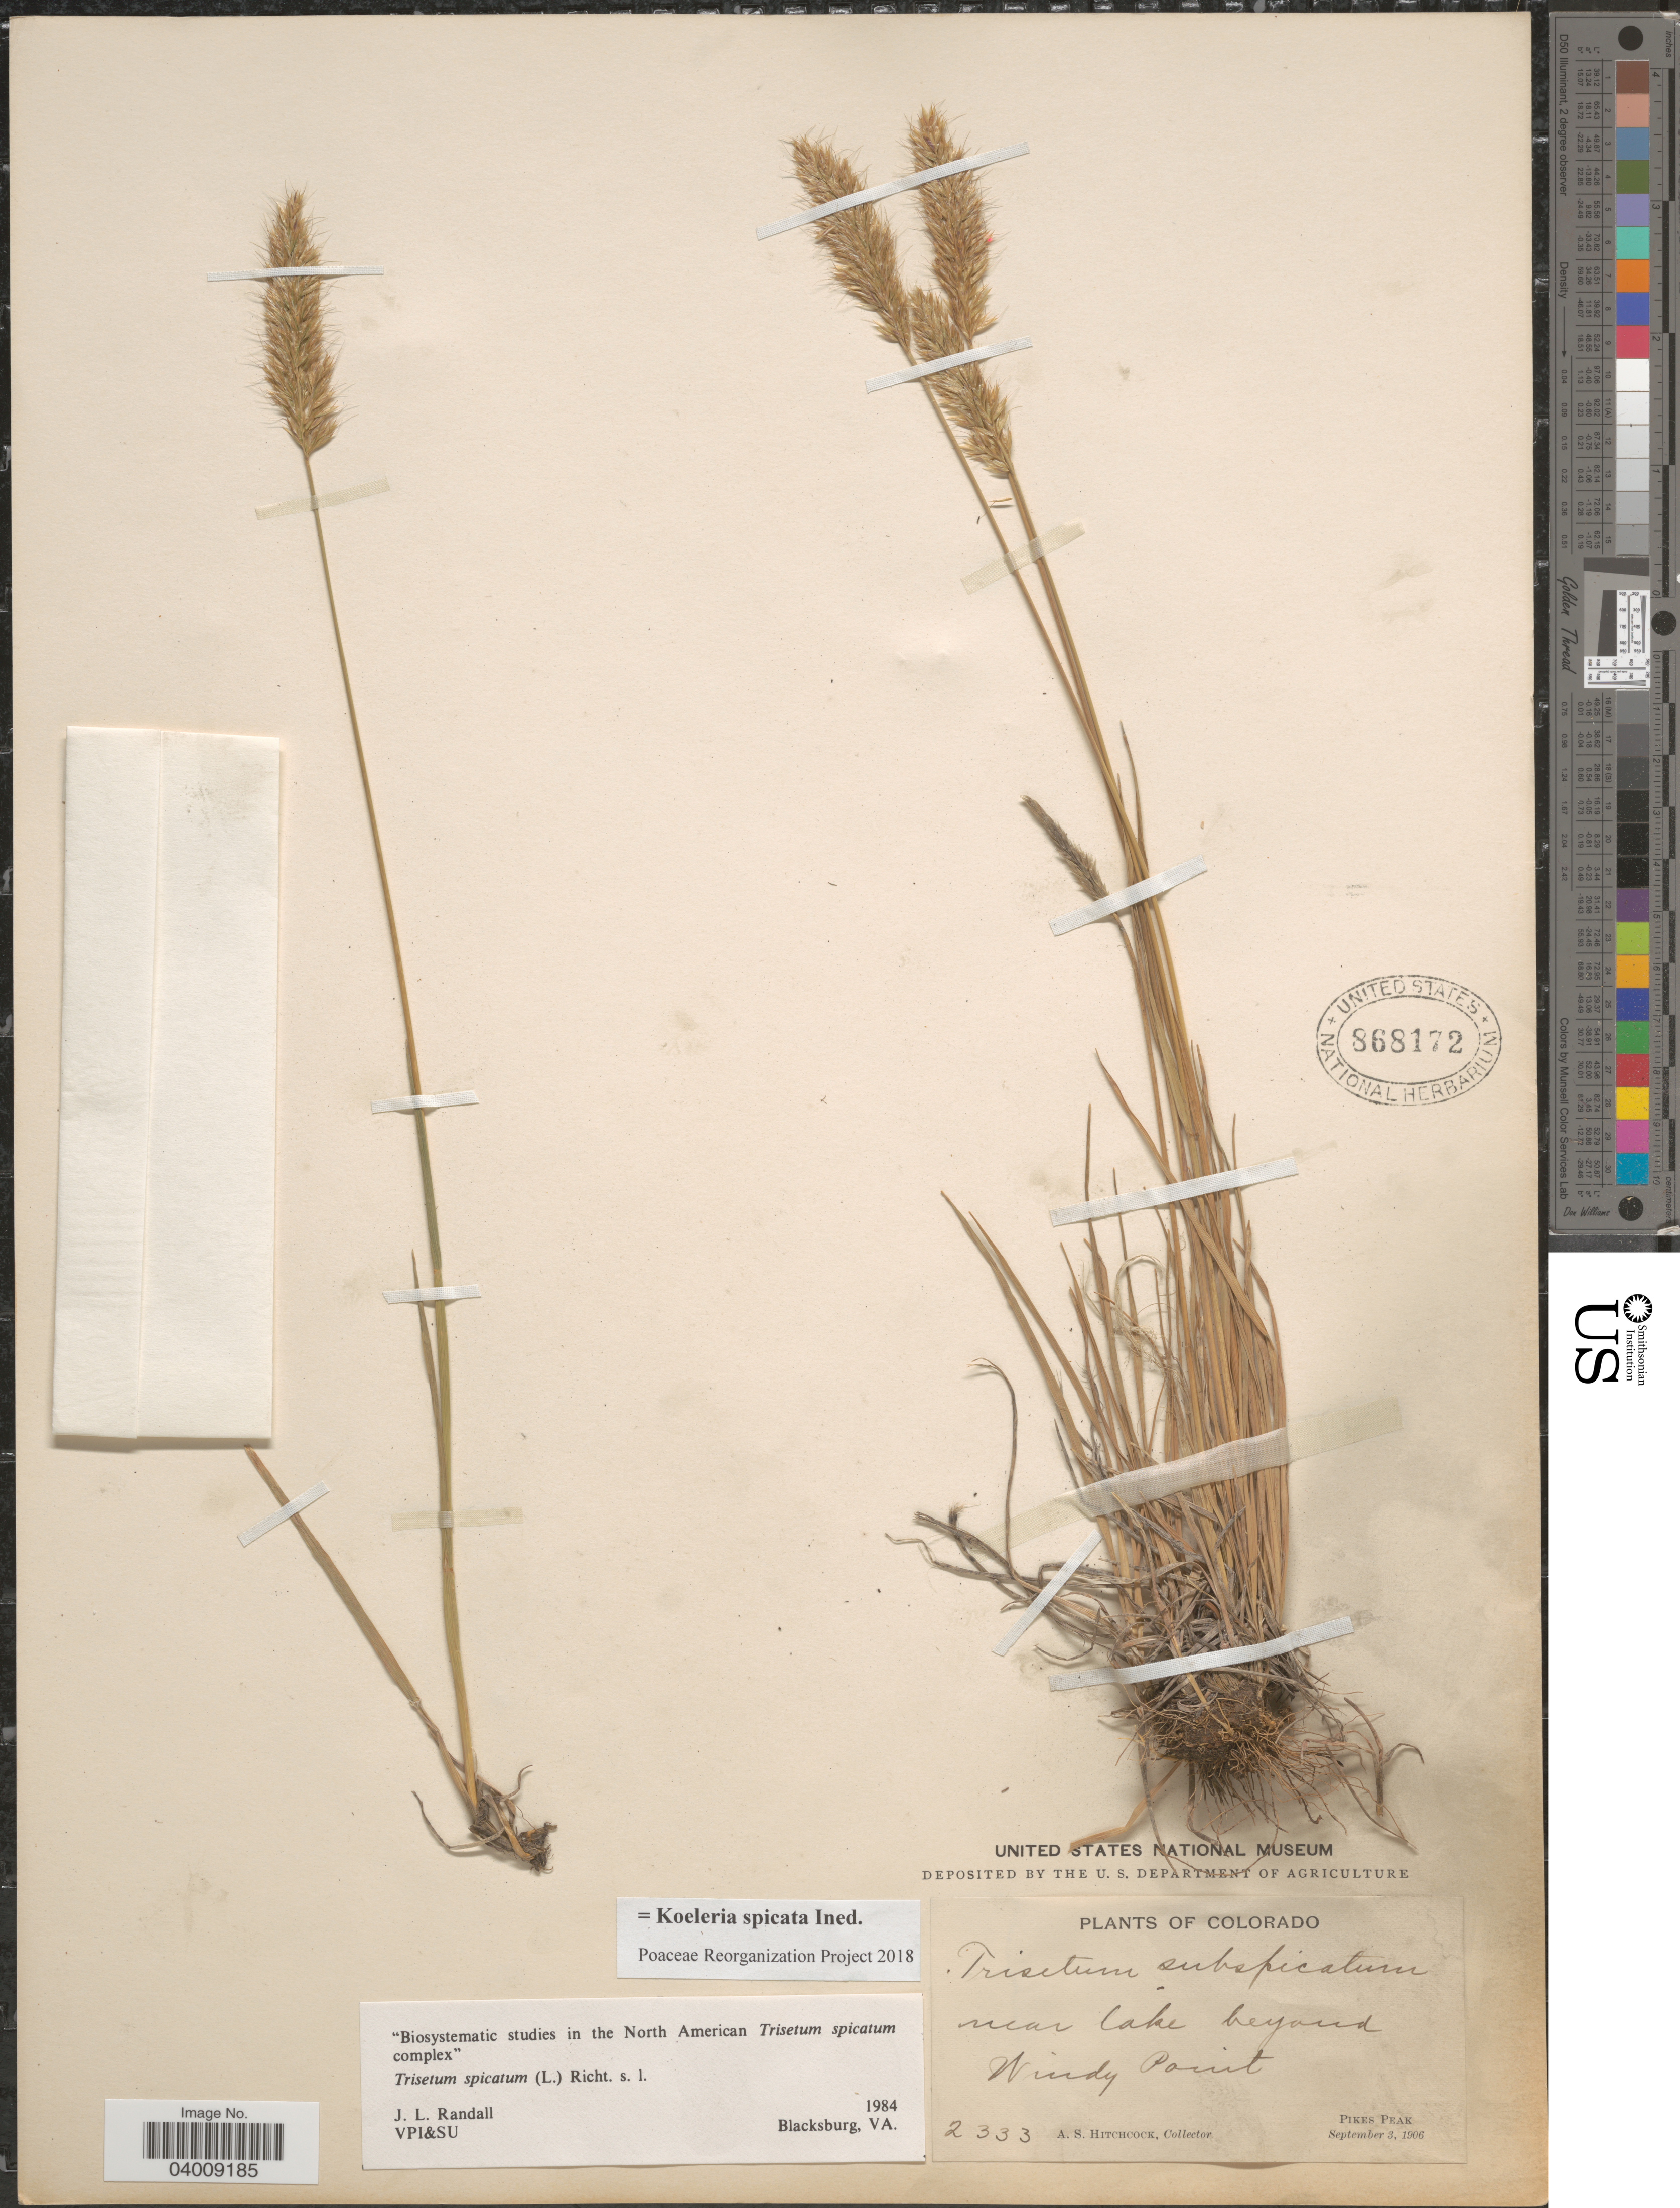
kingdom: Plantae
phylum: Tracheophyta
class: Liliopsida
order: Poales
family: Poaceae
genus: Koeleria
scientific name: Koeleria spicata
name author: (L.) Barberá et al.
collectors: A. S. Hitchcock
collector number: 2333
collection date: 1906-09-03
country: United States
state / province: Colorado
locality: Near lake beyond Windy Point. Pikes Peak.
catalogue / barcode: US 868172